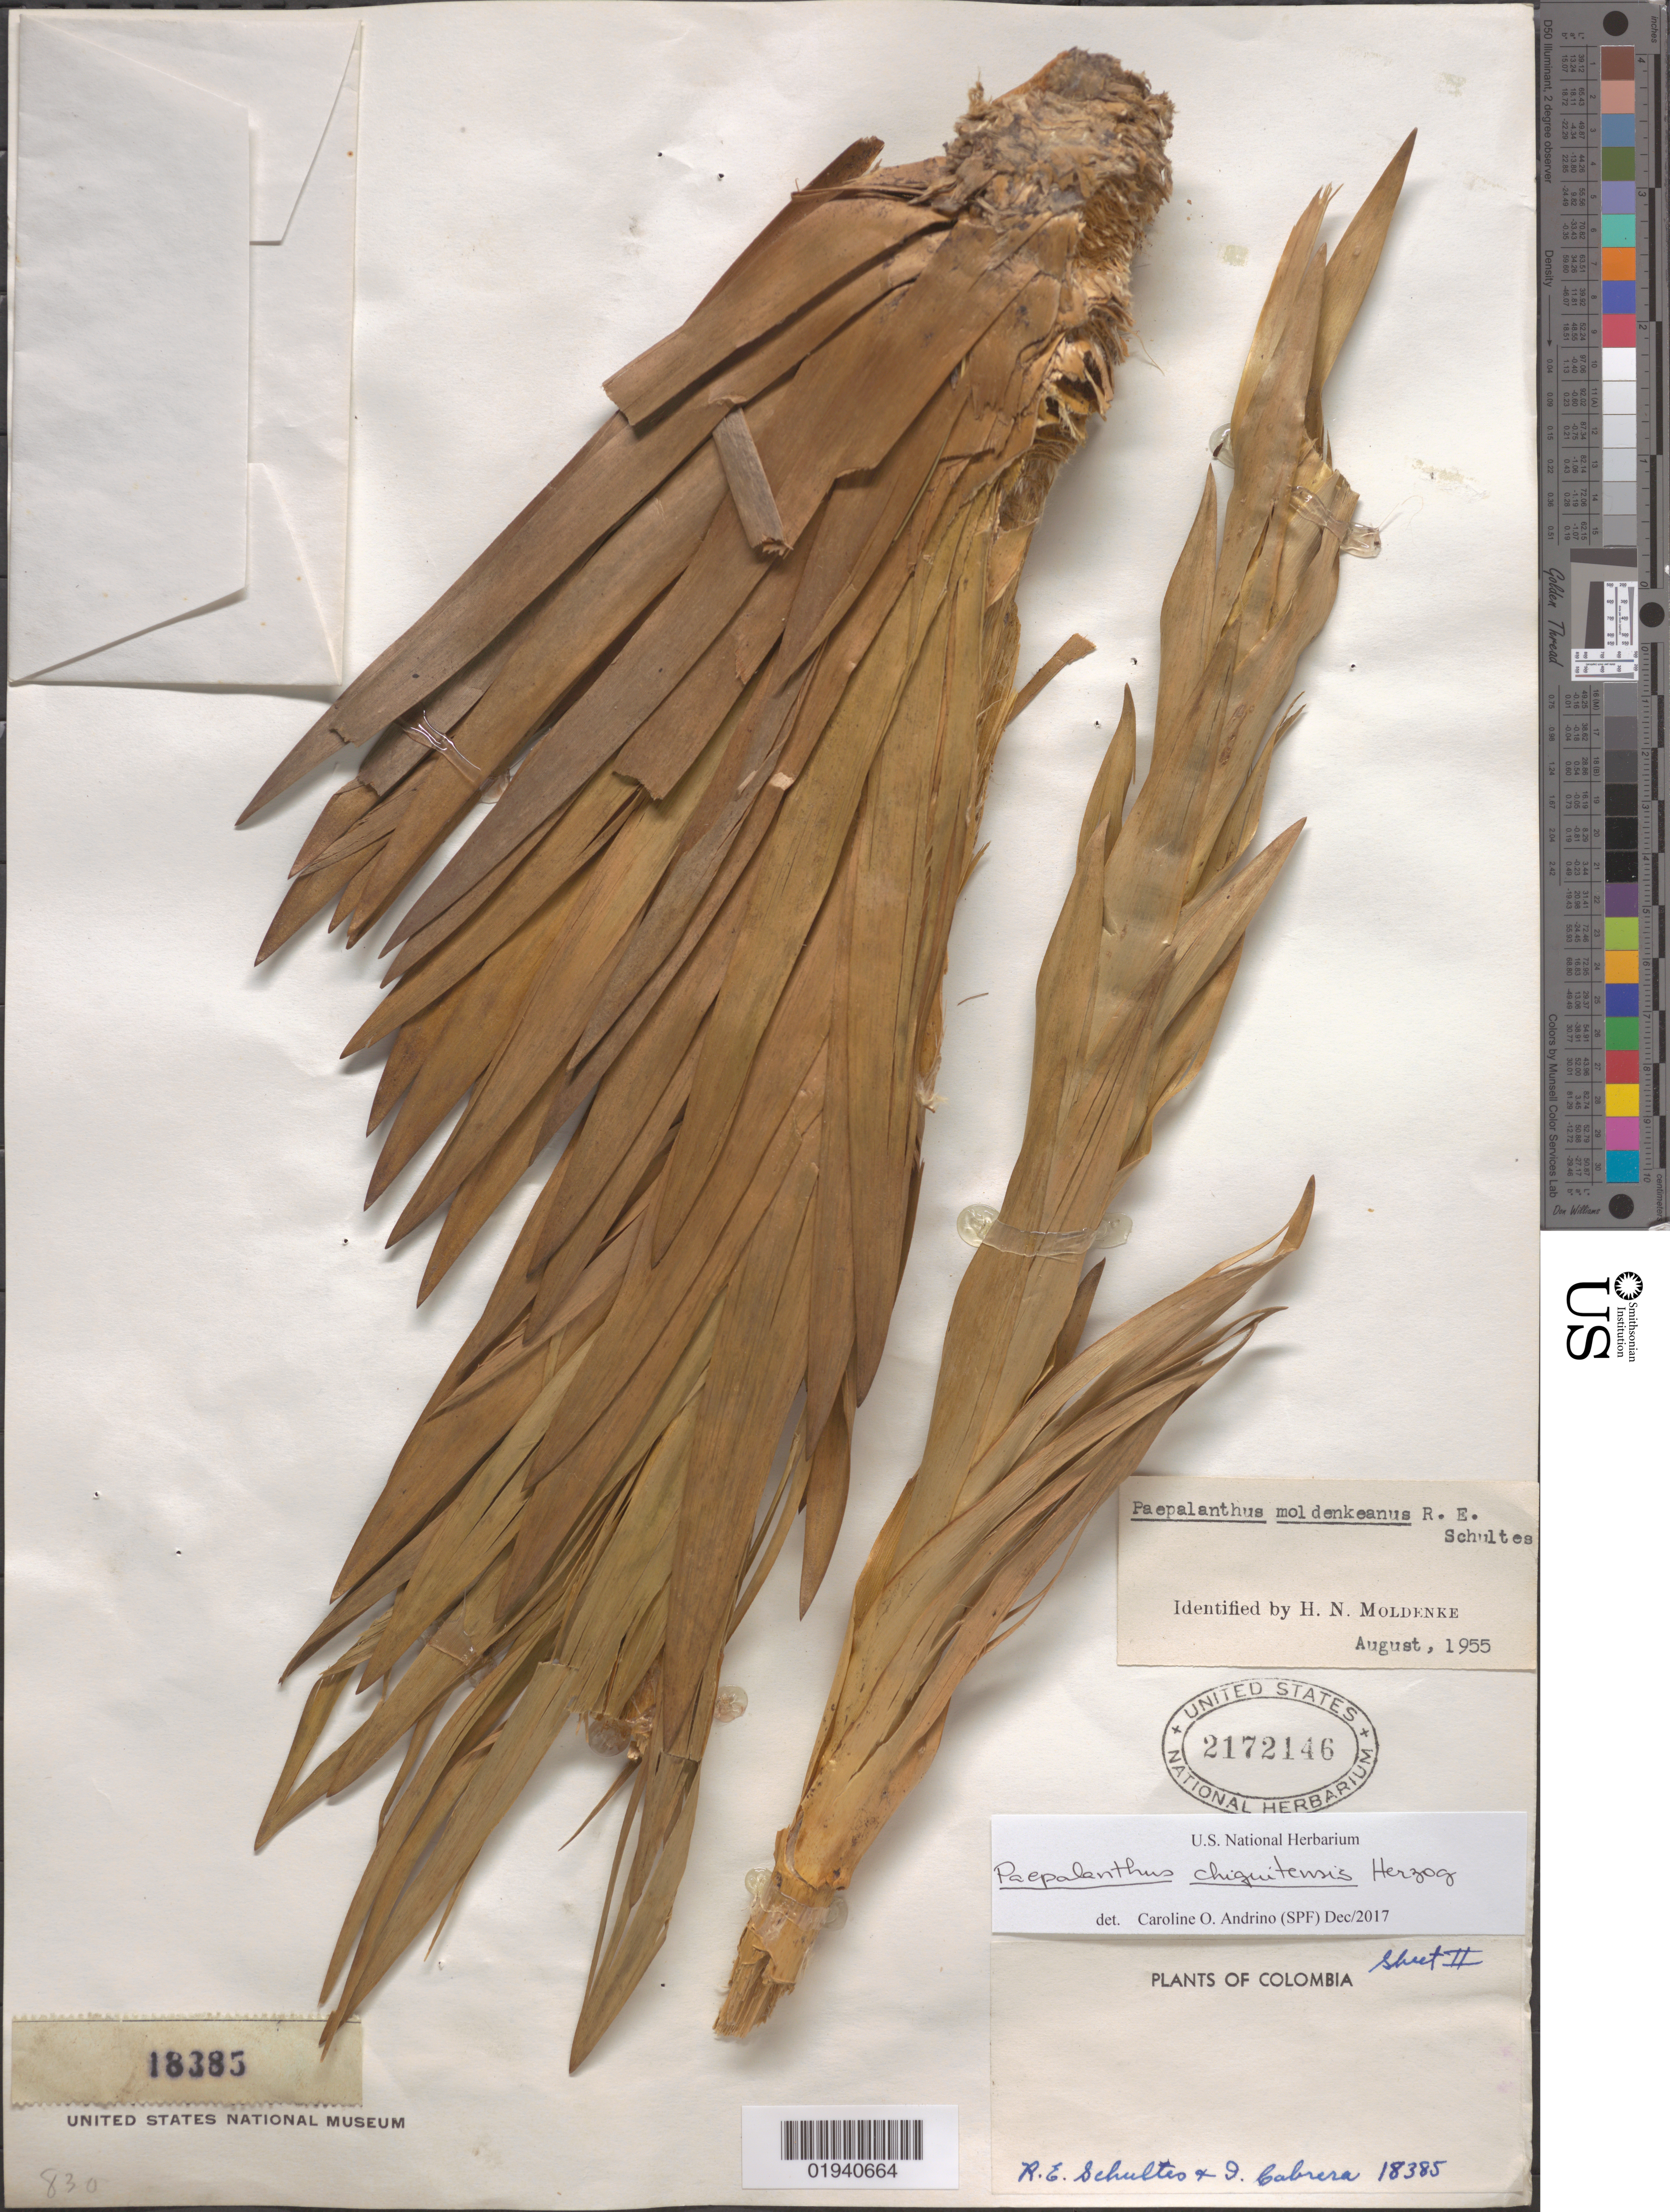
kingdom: Plantae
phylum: Tracheophyta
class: Liliopsida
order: Poales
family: Eriocaulaceae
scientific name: Coracoralina chiquitensis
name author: (Herzog) Andrino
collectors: R. E. Schultes & I. Cabrera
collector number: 18385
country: Colombia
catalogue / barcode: US 2172146